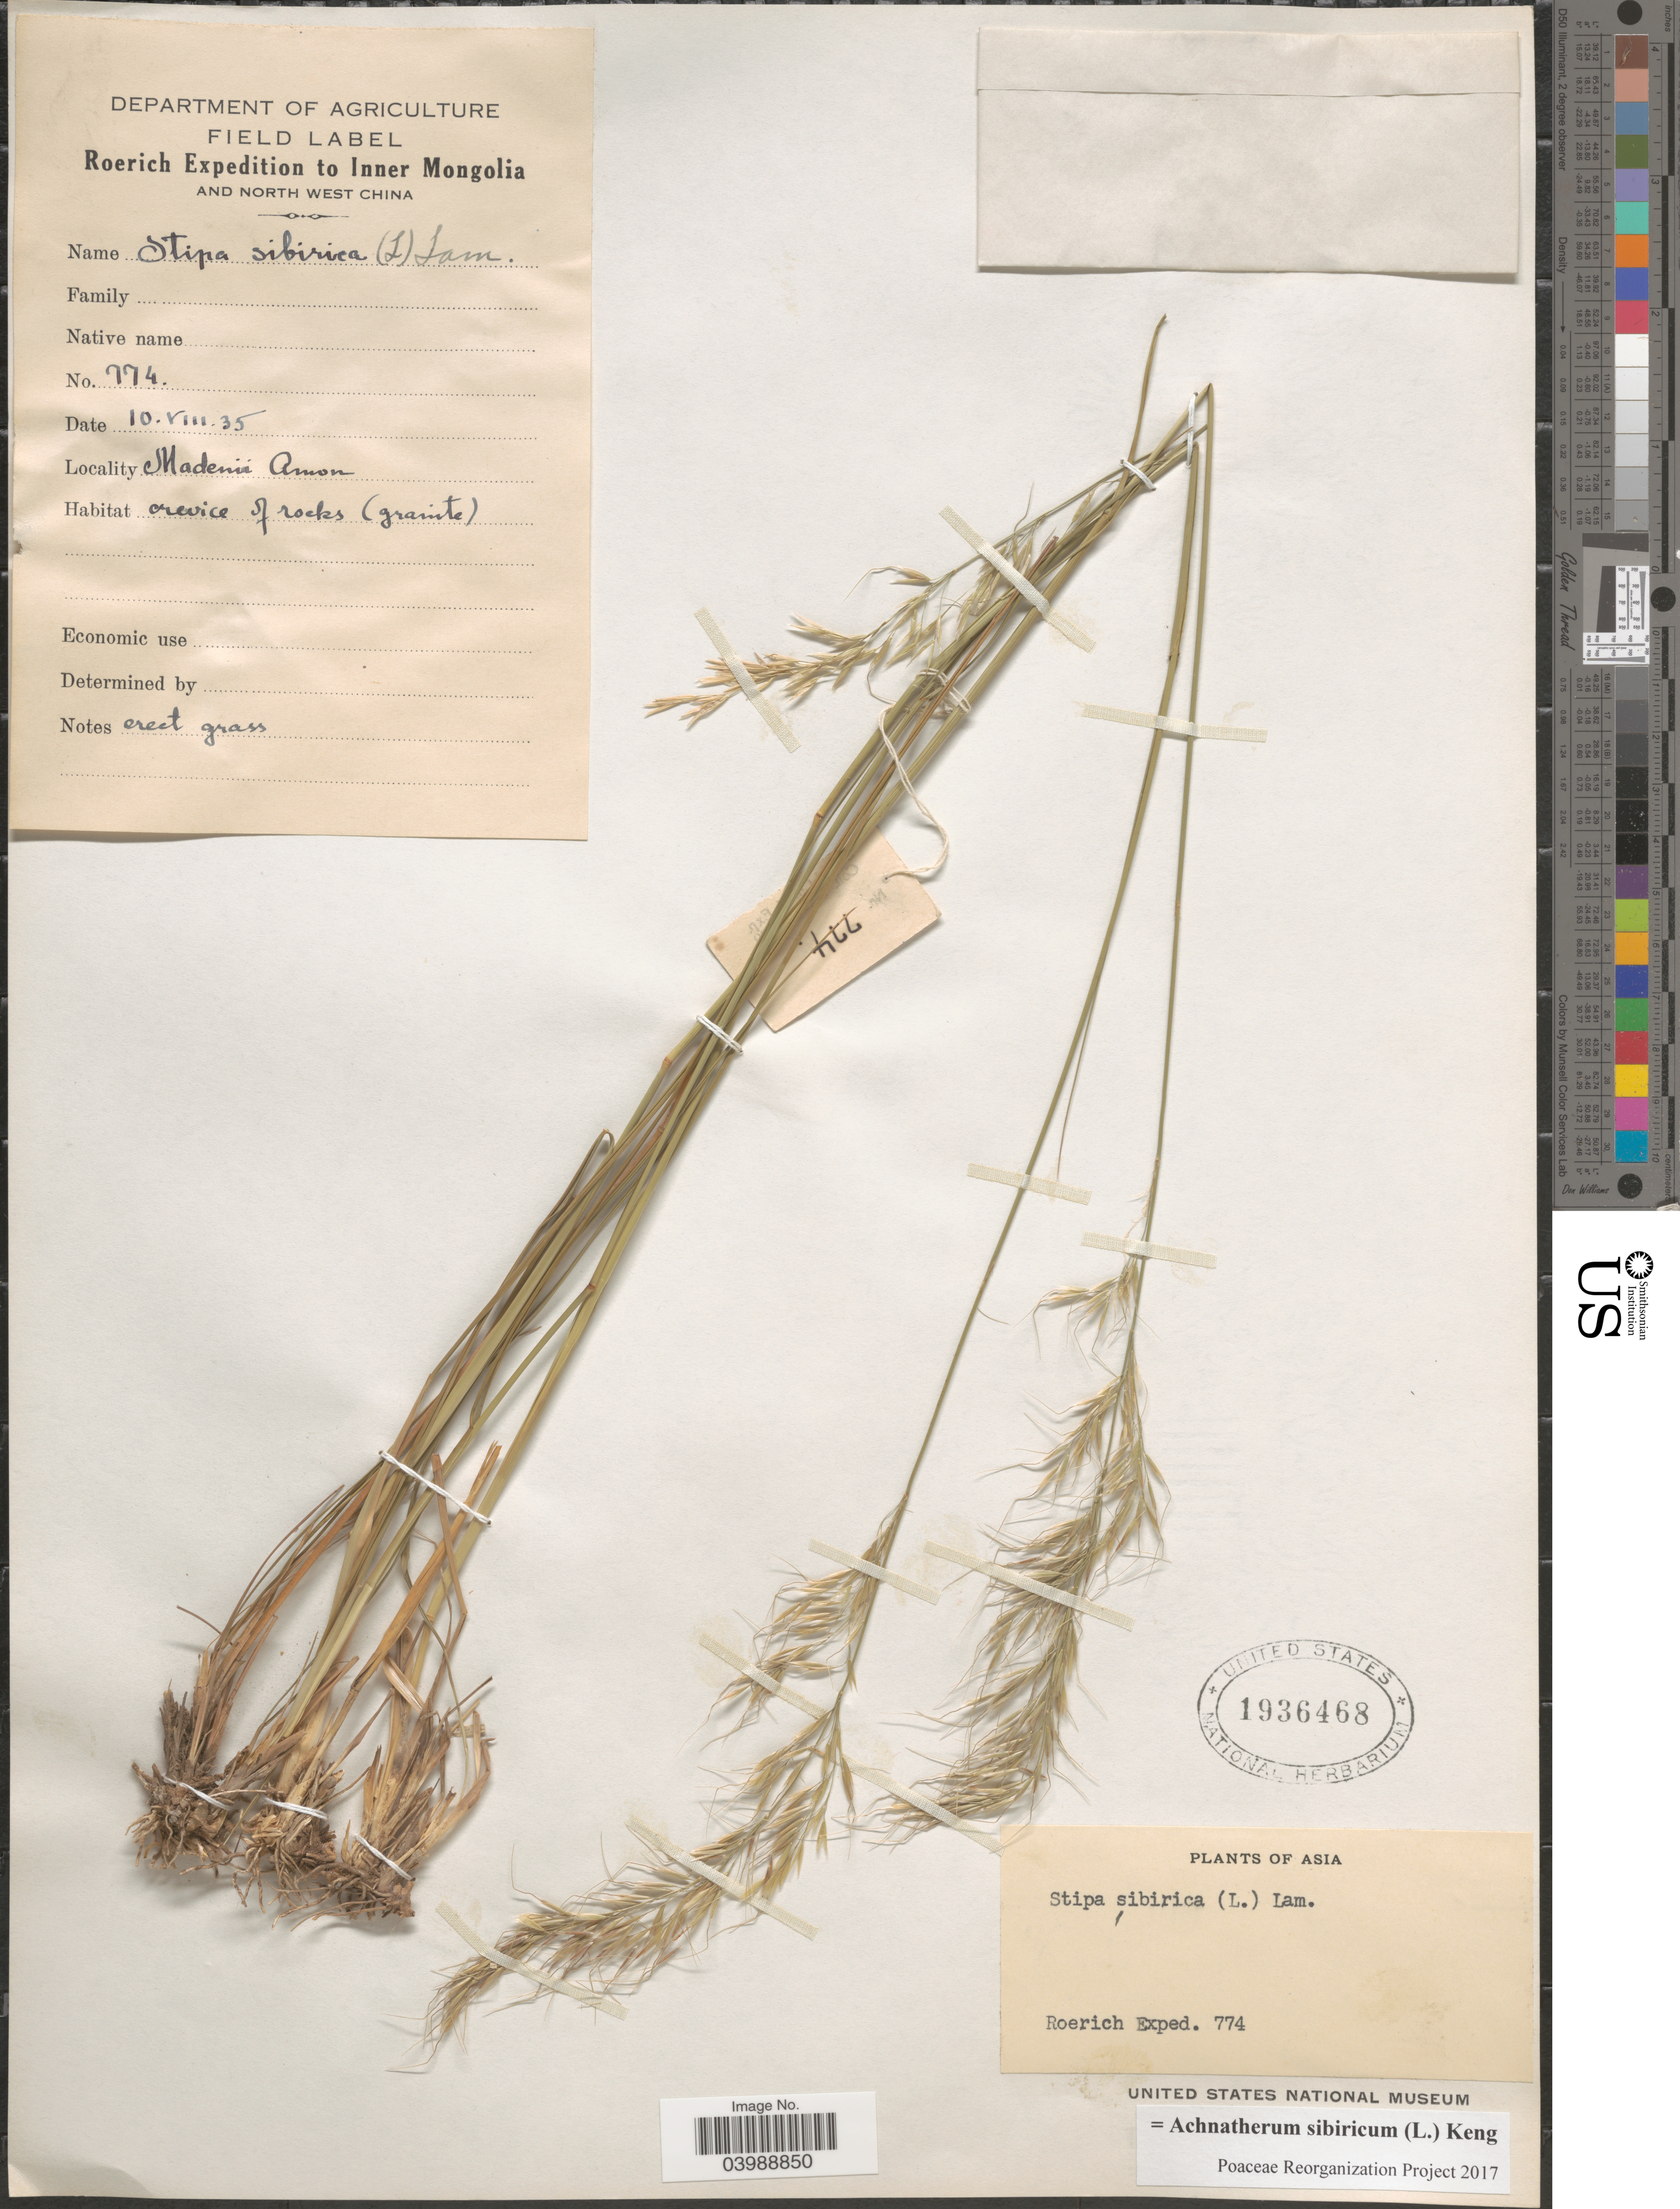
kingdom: Plantae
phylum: Tracheophyta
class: Liliopsida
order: Poales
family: Poaceae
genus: Achnatherum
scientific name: Achnatherum sibiricum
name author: (L.) Keng ex Tzvelev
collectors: Roerich Expedition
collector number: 774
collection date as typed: Transcribed d/m/y: 10/8/35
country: China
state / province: Nei Monggol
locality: Inner Mongolia and North West China. Madenü Amon. Crevice of rocks (granite).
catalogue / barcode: US 1936468